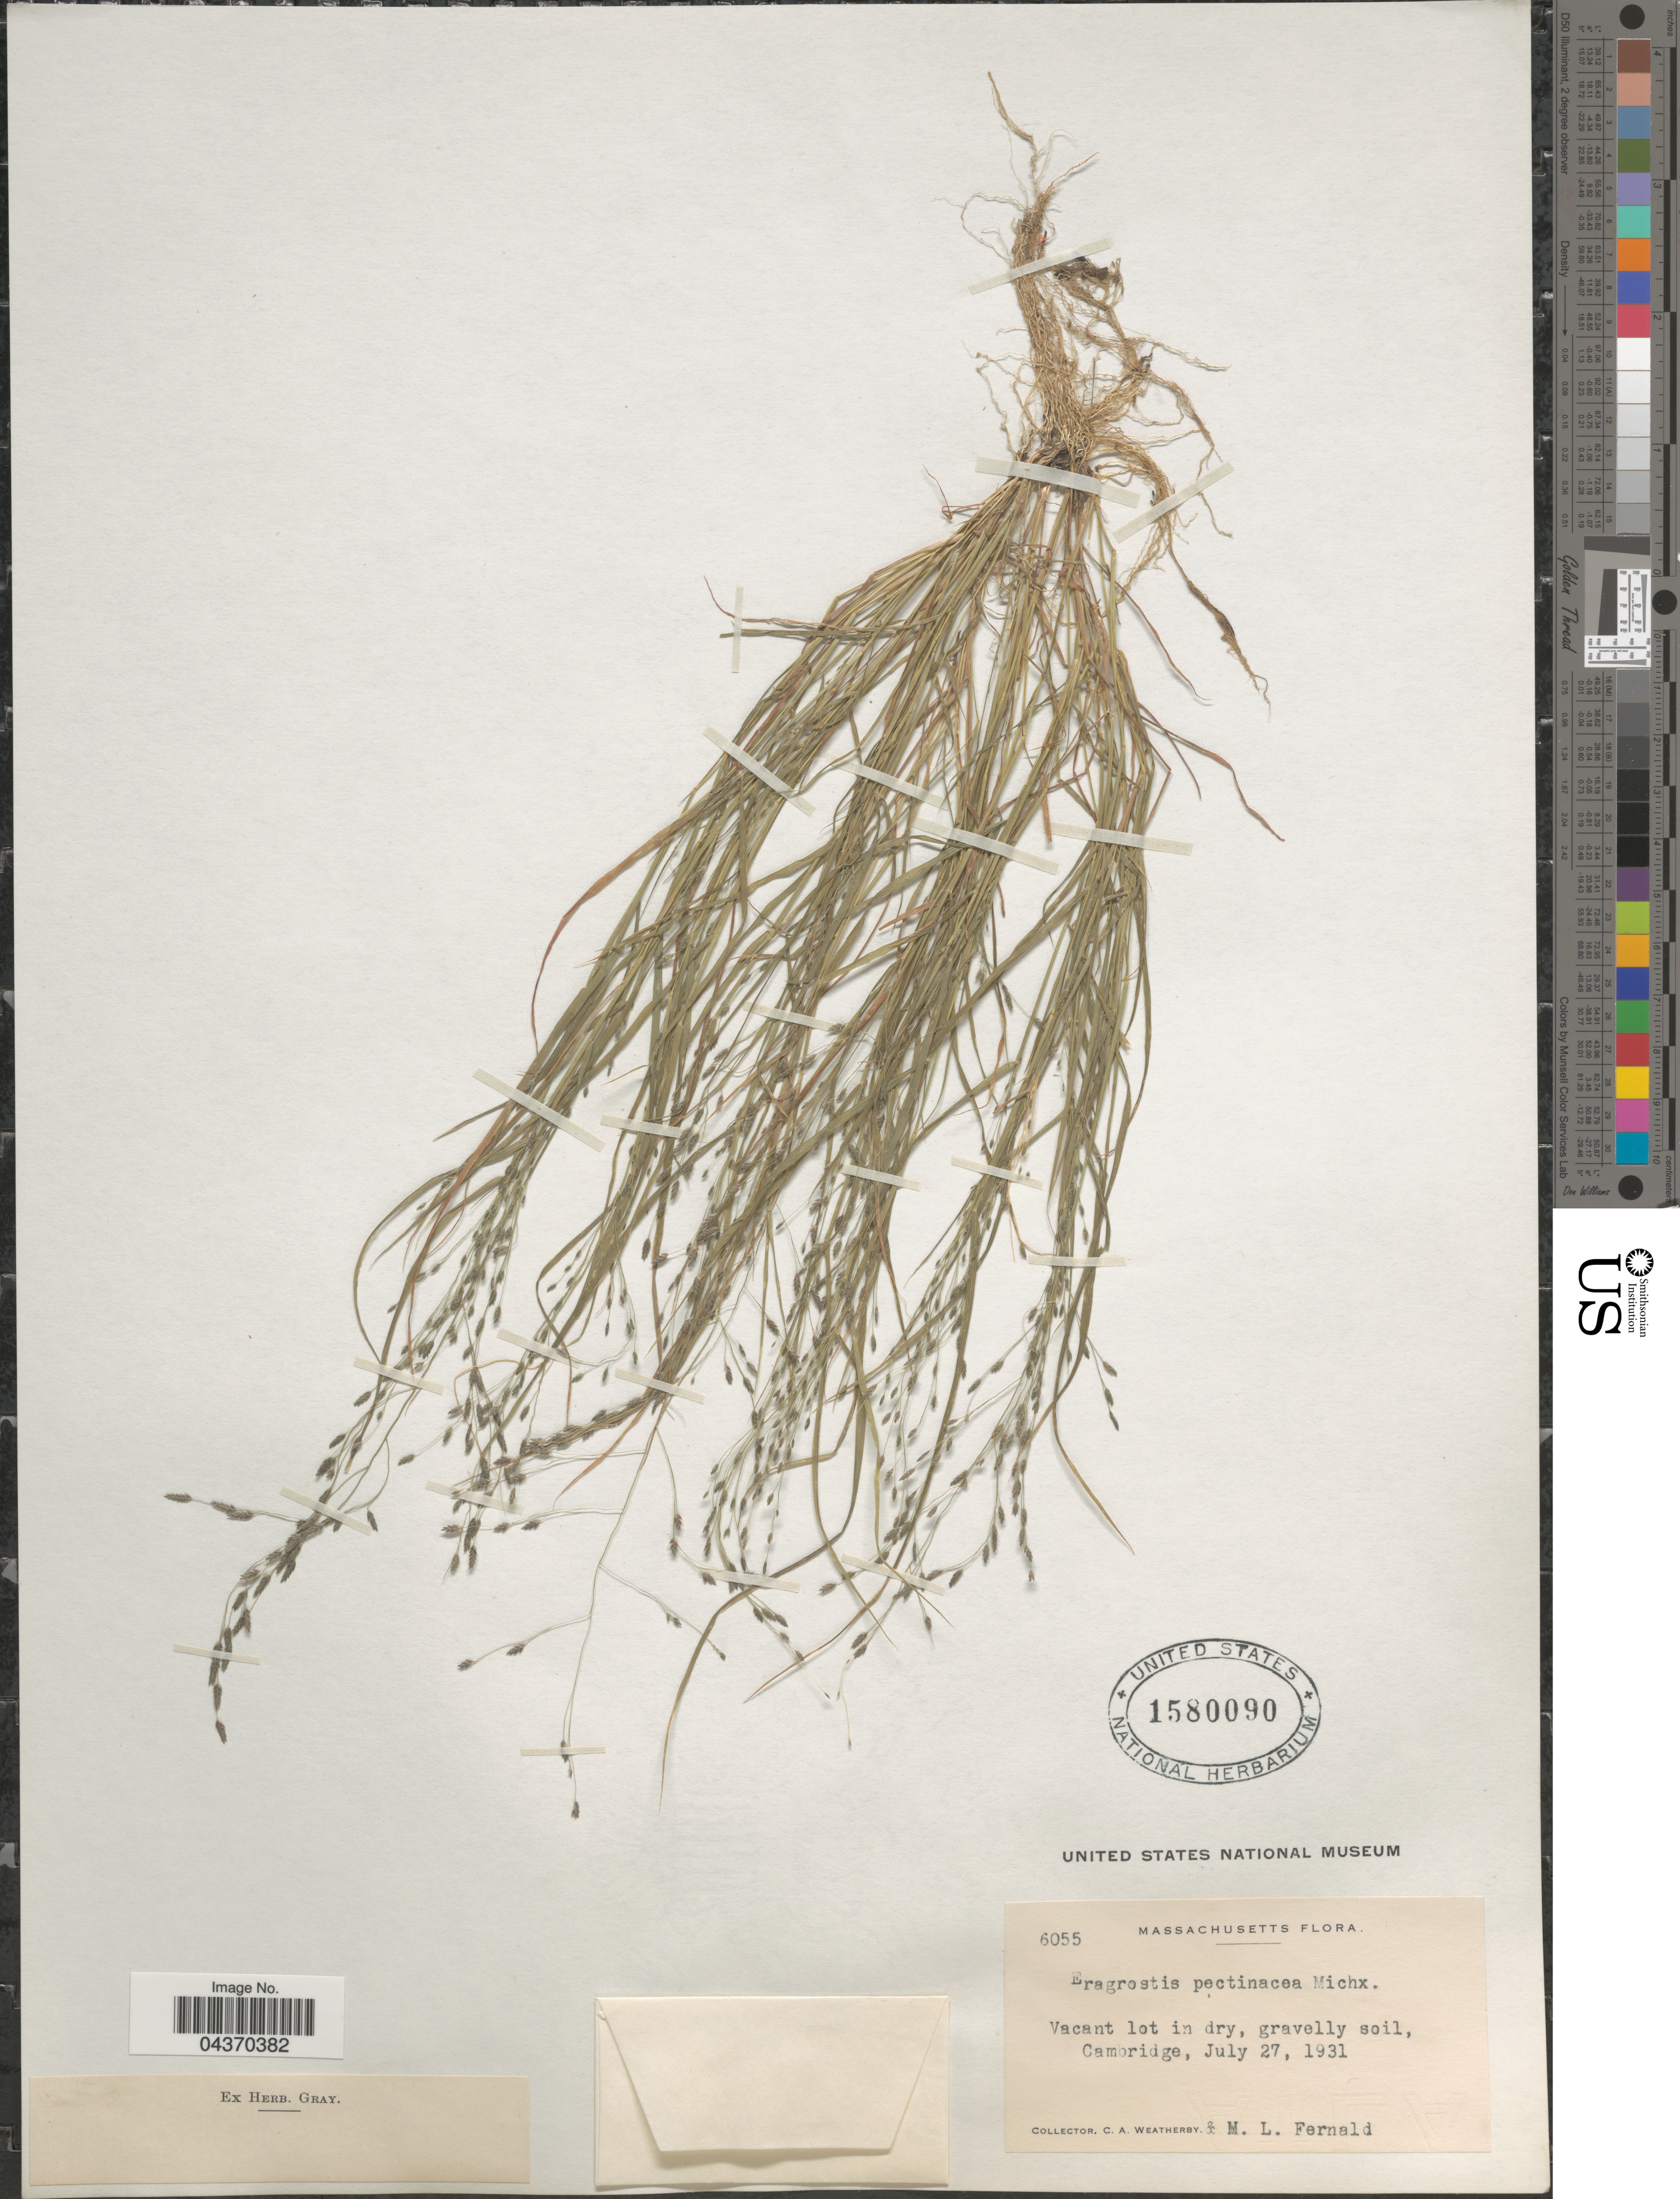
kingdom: Plantae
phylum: Tracheophyta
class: Liliopsida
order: Poales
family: Poaceae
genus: Eragrostis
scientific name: Eragrostis pectinacea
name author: (Michx.) Nees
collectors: C. A. Weatherby & M. L. Fernald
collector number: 6055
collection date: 1931-07-27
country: United States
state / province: Massachusetts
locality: Cambridge.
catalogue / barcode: US 1580090